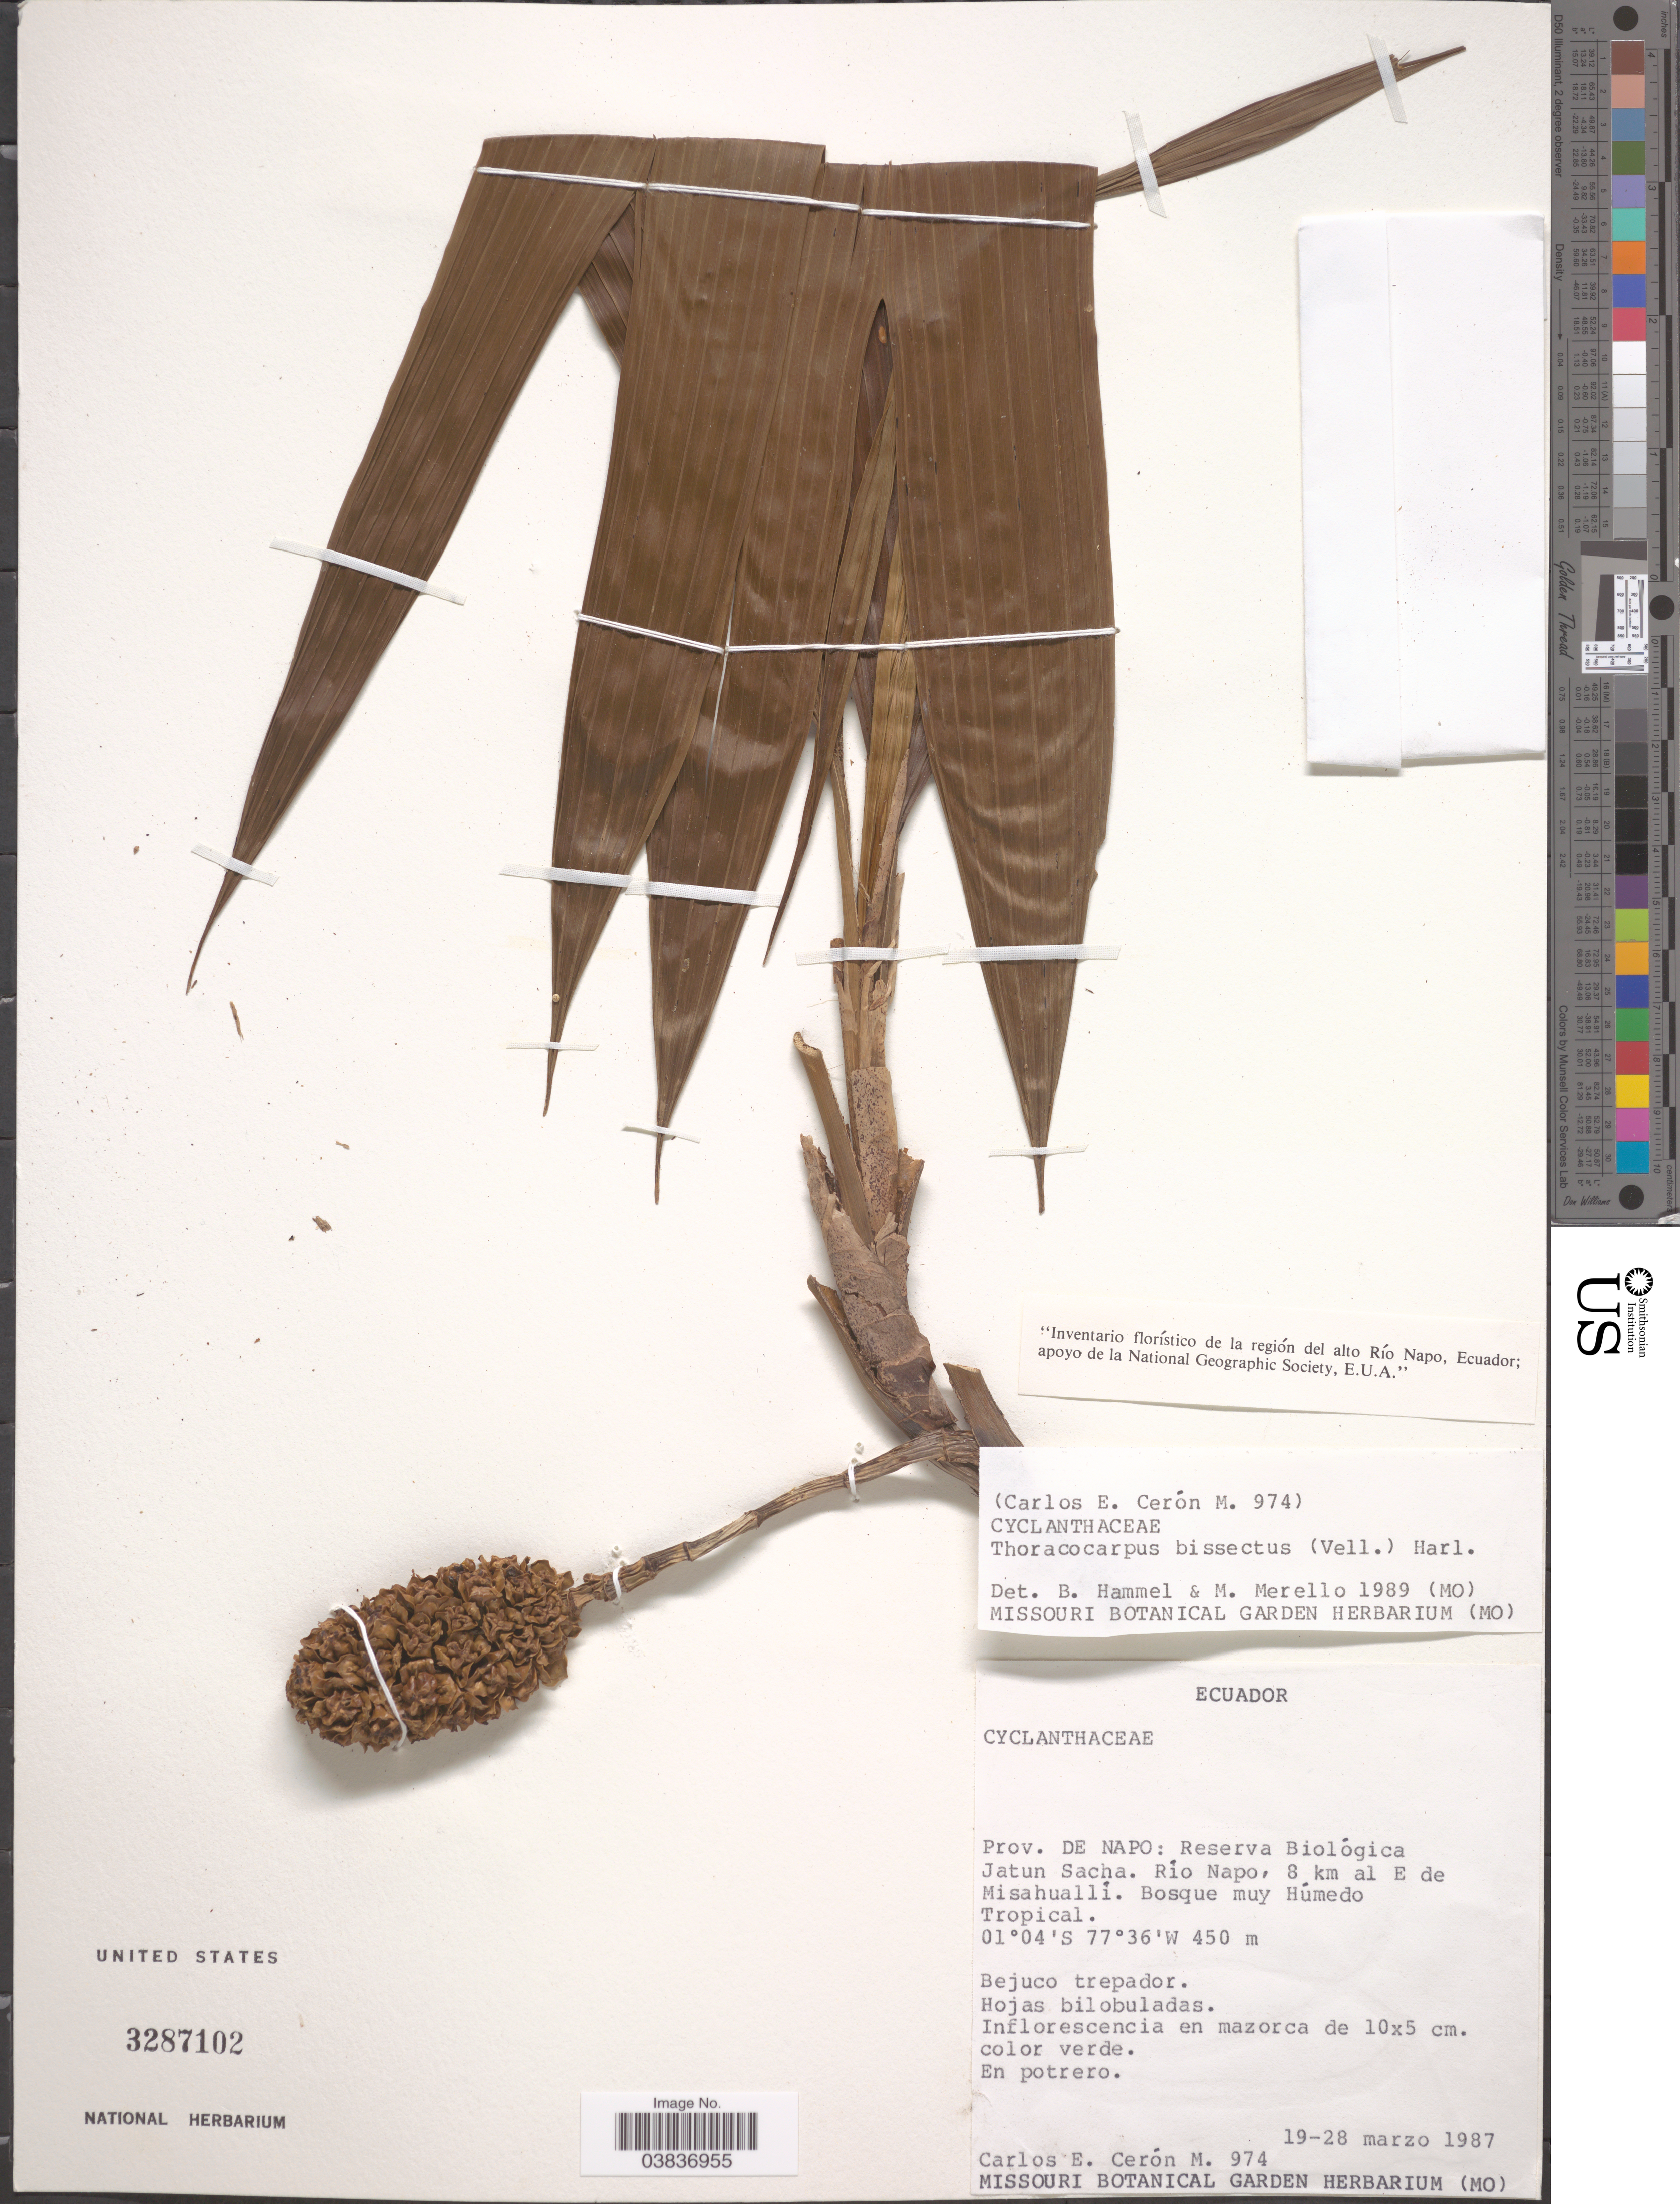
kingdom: Plantae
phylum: Tracheophyta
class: Liliopsida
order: Pandanales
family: Cyclanthaceae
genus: Thoracocarpus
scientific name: Thoracocarpus bissectus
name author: (Vell.) Harling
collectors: C. E. Cerón M.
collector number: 974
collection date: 1987-03-19/1987-03-28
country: Ecuador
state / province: Napo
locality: Reserva Biológica Jatun Sacha. Rio Napo, 8 km al E de Misahualli. Bosque muy Húmedo Tropical.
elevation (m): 450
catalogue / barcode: US 3287102